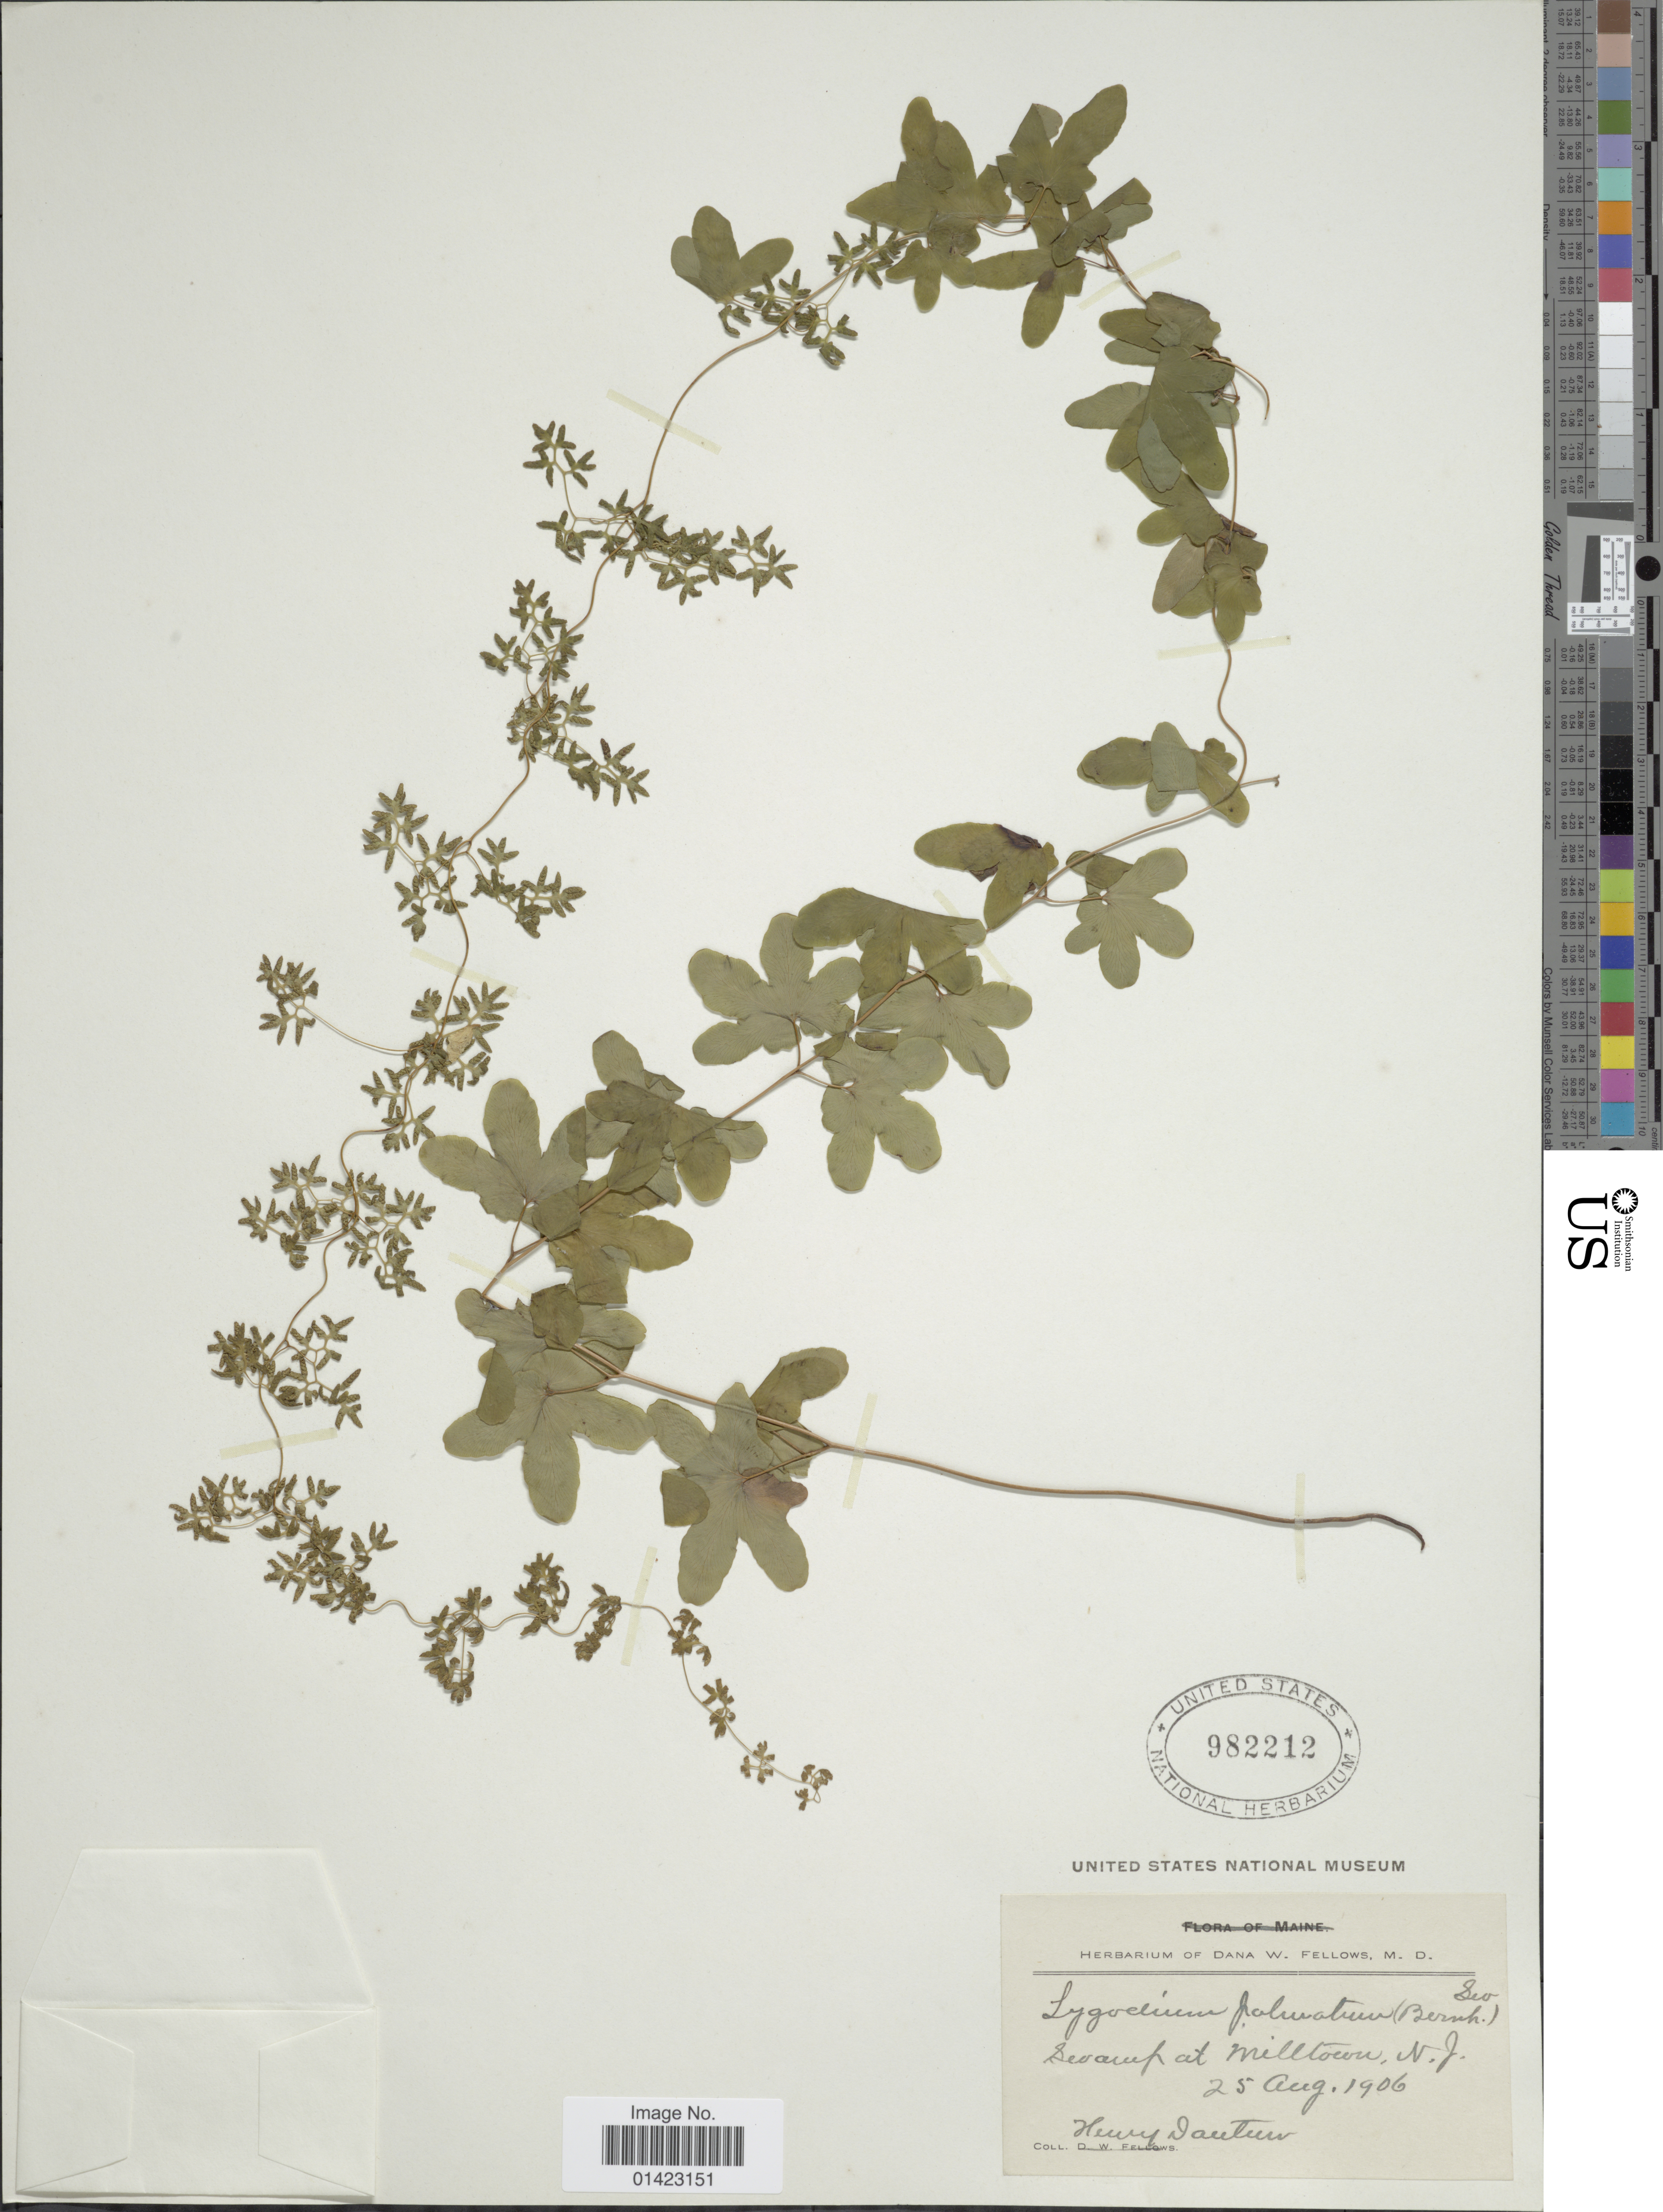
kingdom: Plantae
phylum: Tracheophyta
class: Polypodiopsida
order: Schizaeales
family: Lygodiaceae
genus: Lygodium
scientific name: Lygodium palmatum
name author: (Bernh.) Sw.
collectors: H. Dautun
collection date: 1906-08-25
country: United States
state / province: New Jersey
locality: Swamp at Milltown, N.J.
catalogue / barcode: US 982212